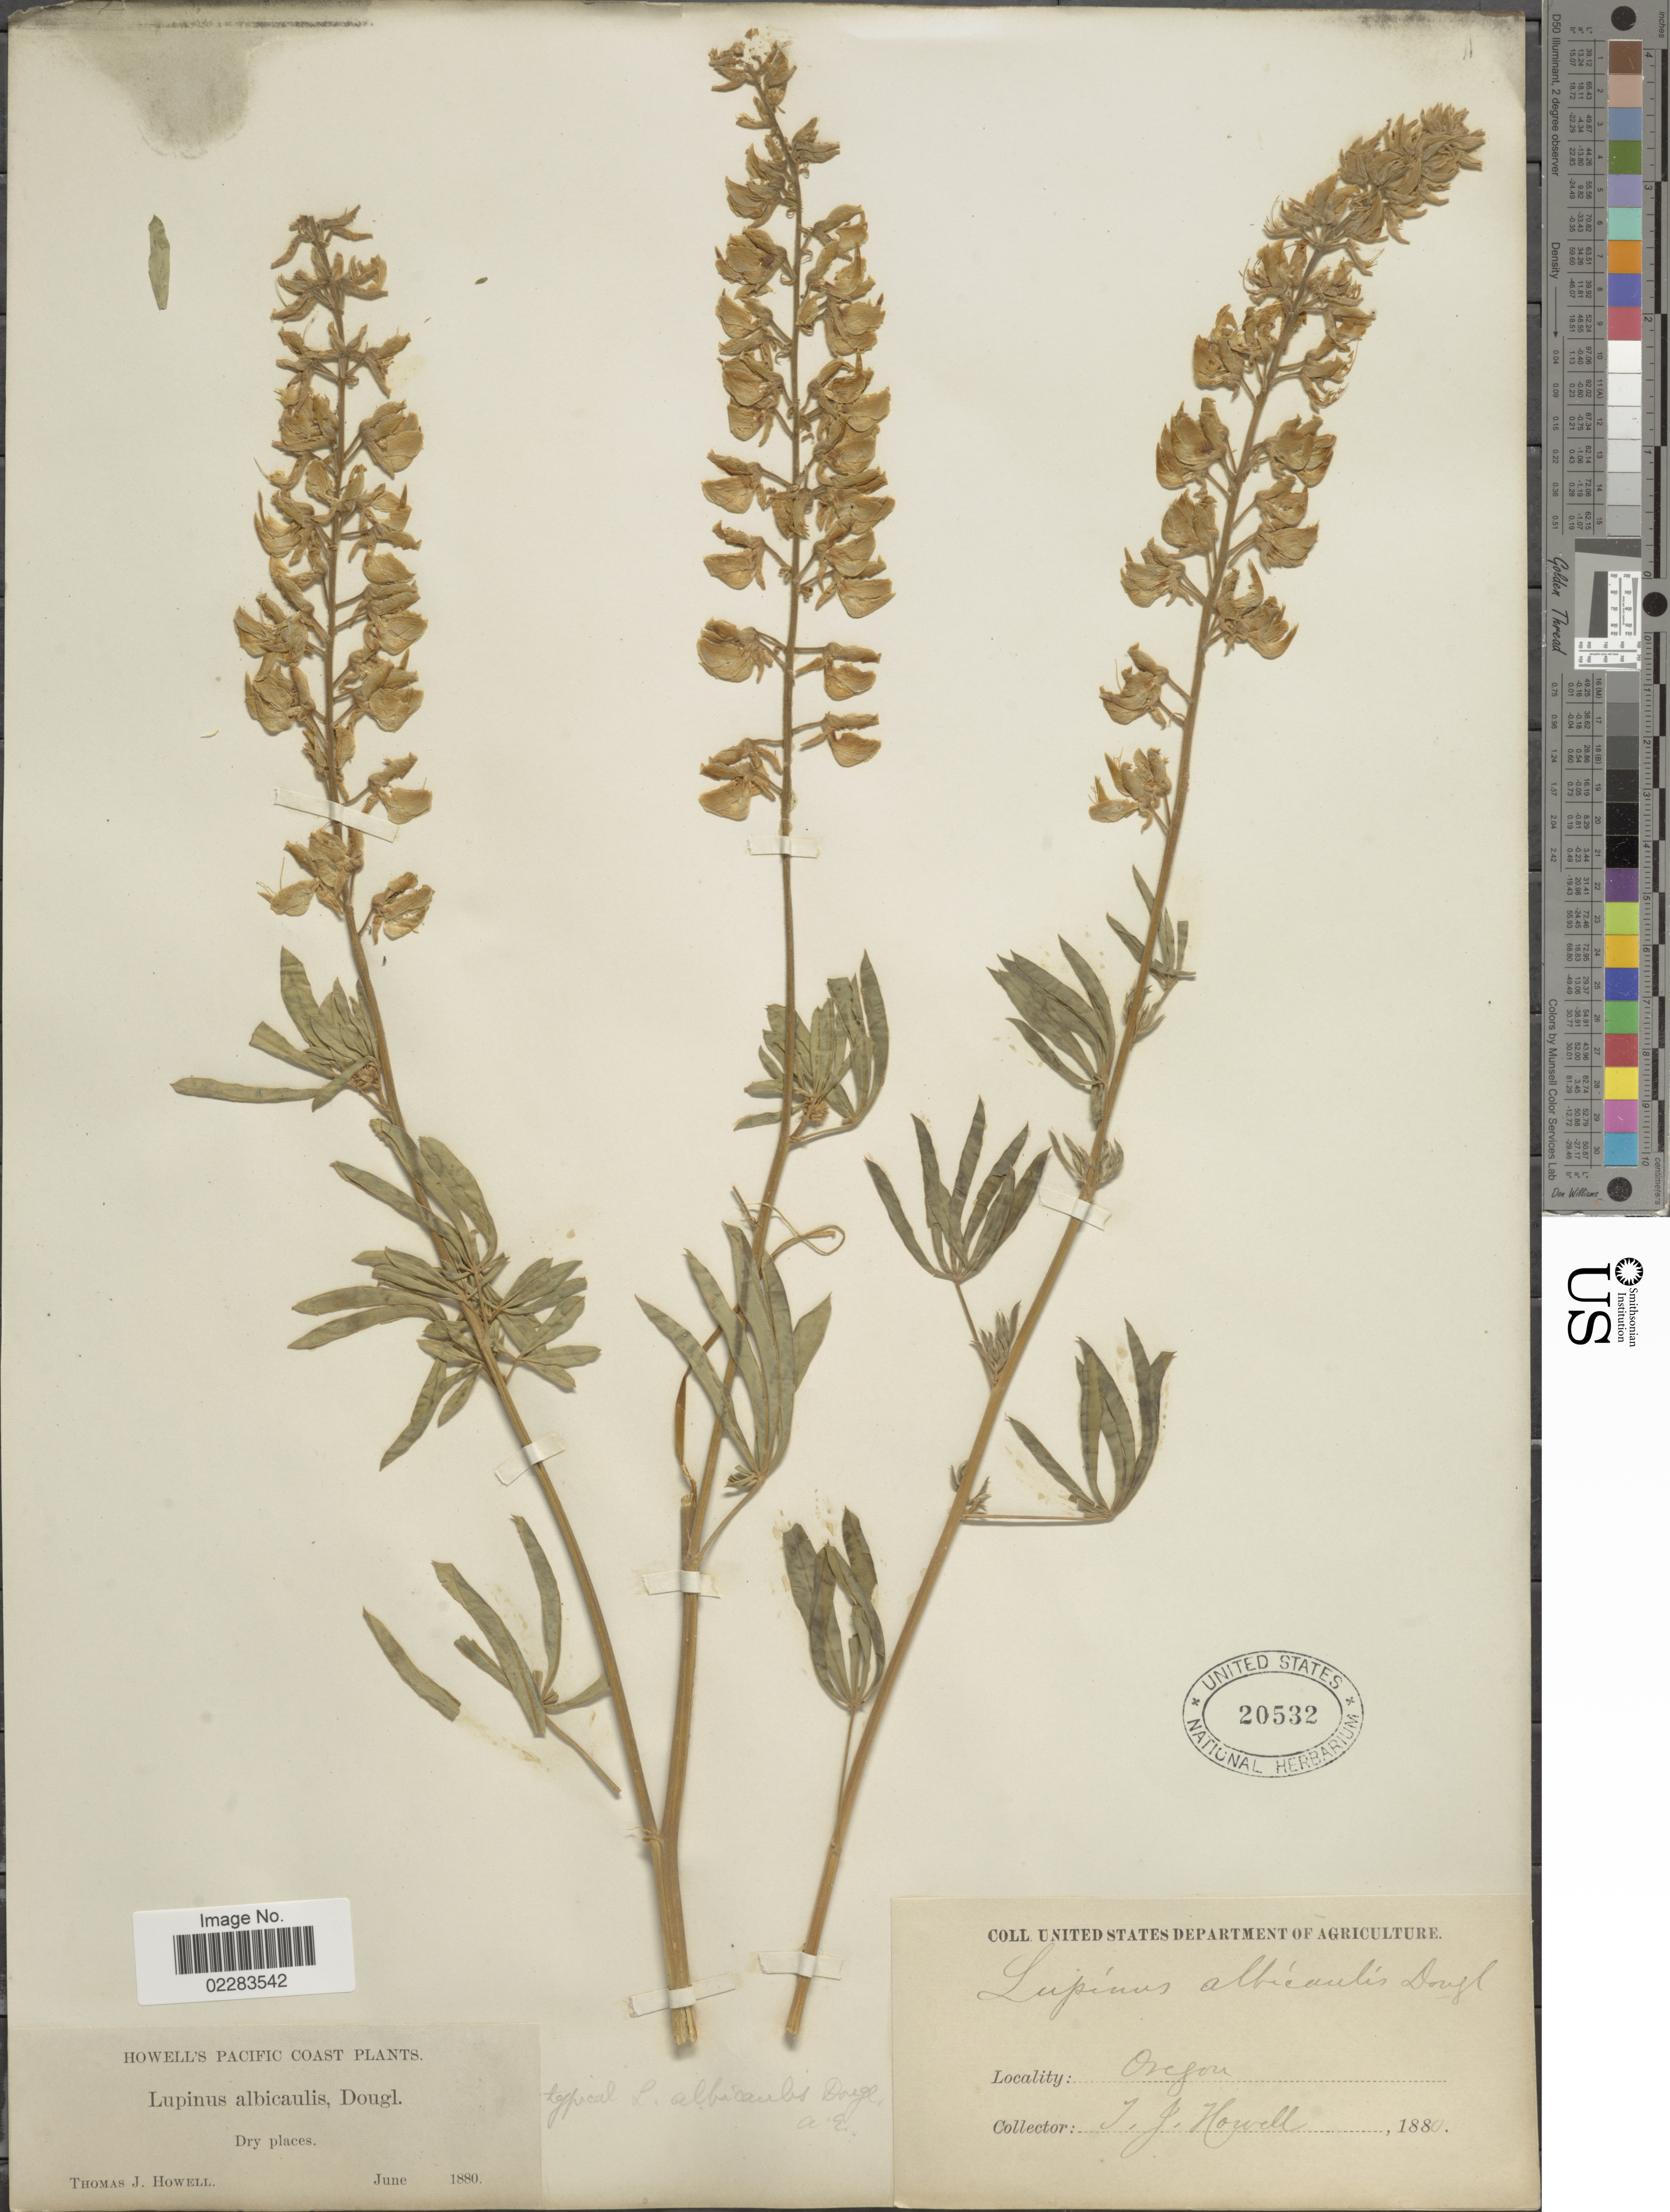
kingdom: Plantae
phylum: Tracheophyta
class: Magnoliopsida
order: Fabales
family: Fabaceae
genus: Lupinus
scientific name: Lupinus albicaulis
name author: Douglas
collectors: T. J. Howell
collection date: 1880-06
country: United States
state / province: Oregon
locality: Pacific Coast. Dry Places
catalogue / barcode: US 20532